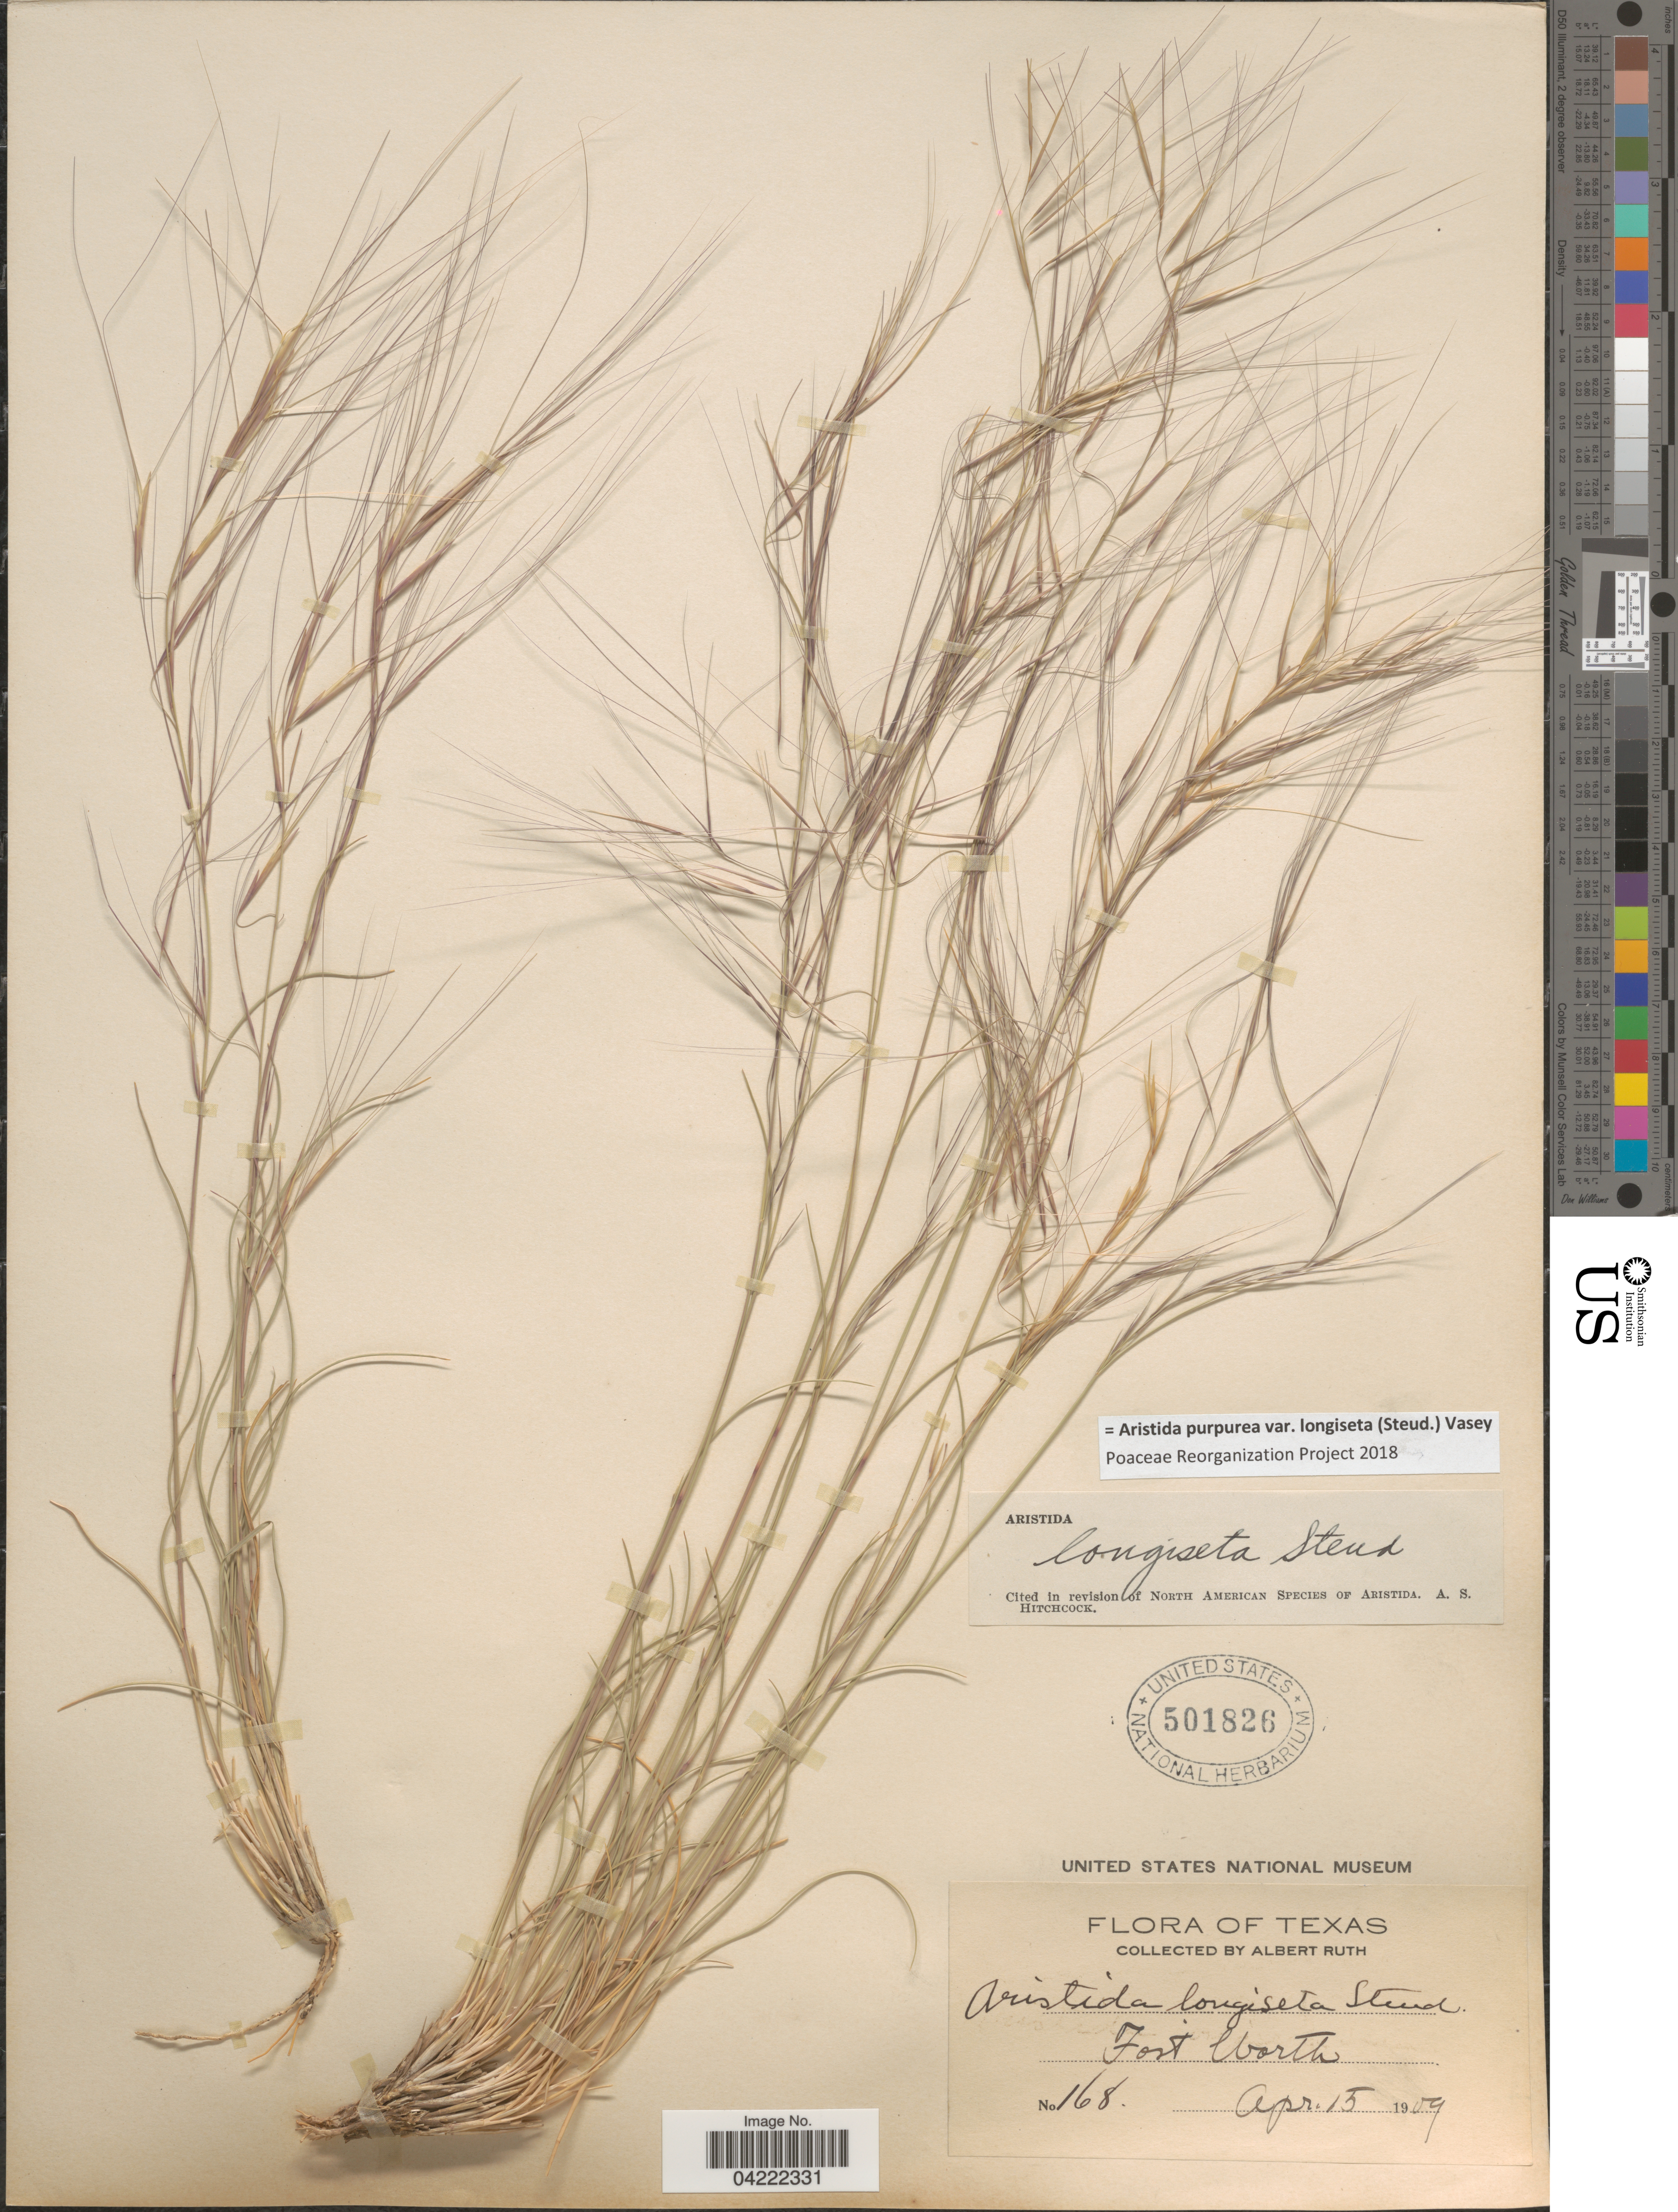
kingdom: Plantae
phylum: Tracheophyta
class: Liliopsida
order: Poales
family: Poaceae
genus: Aristida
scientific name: Aristida purpurea var. longiseta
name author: (Steud.) Vasey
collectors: A. Ruth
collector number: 168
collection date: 1909-04-15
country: United States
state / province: Texas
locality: Forth Worth.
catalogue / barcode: US 501826